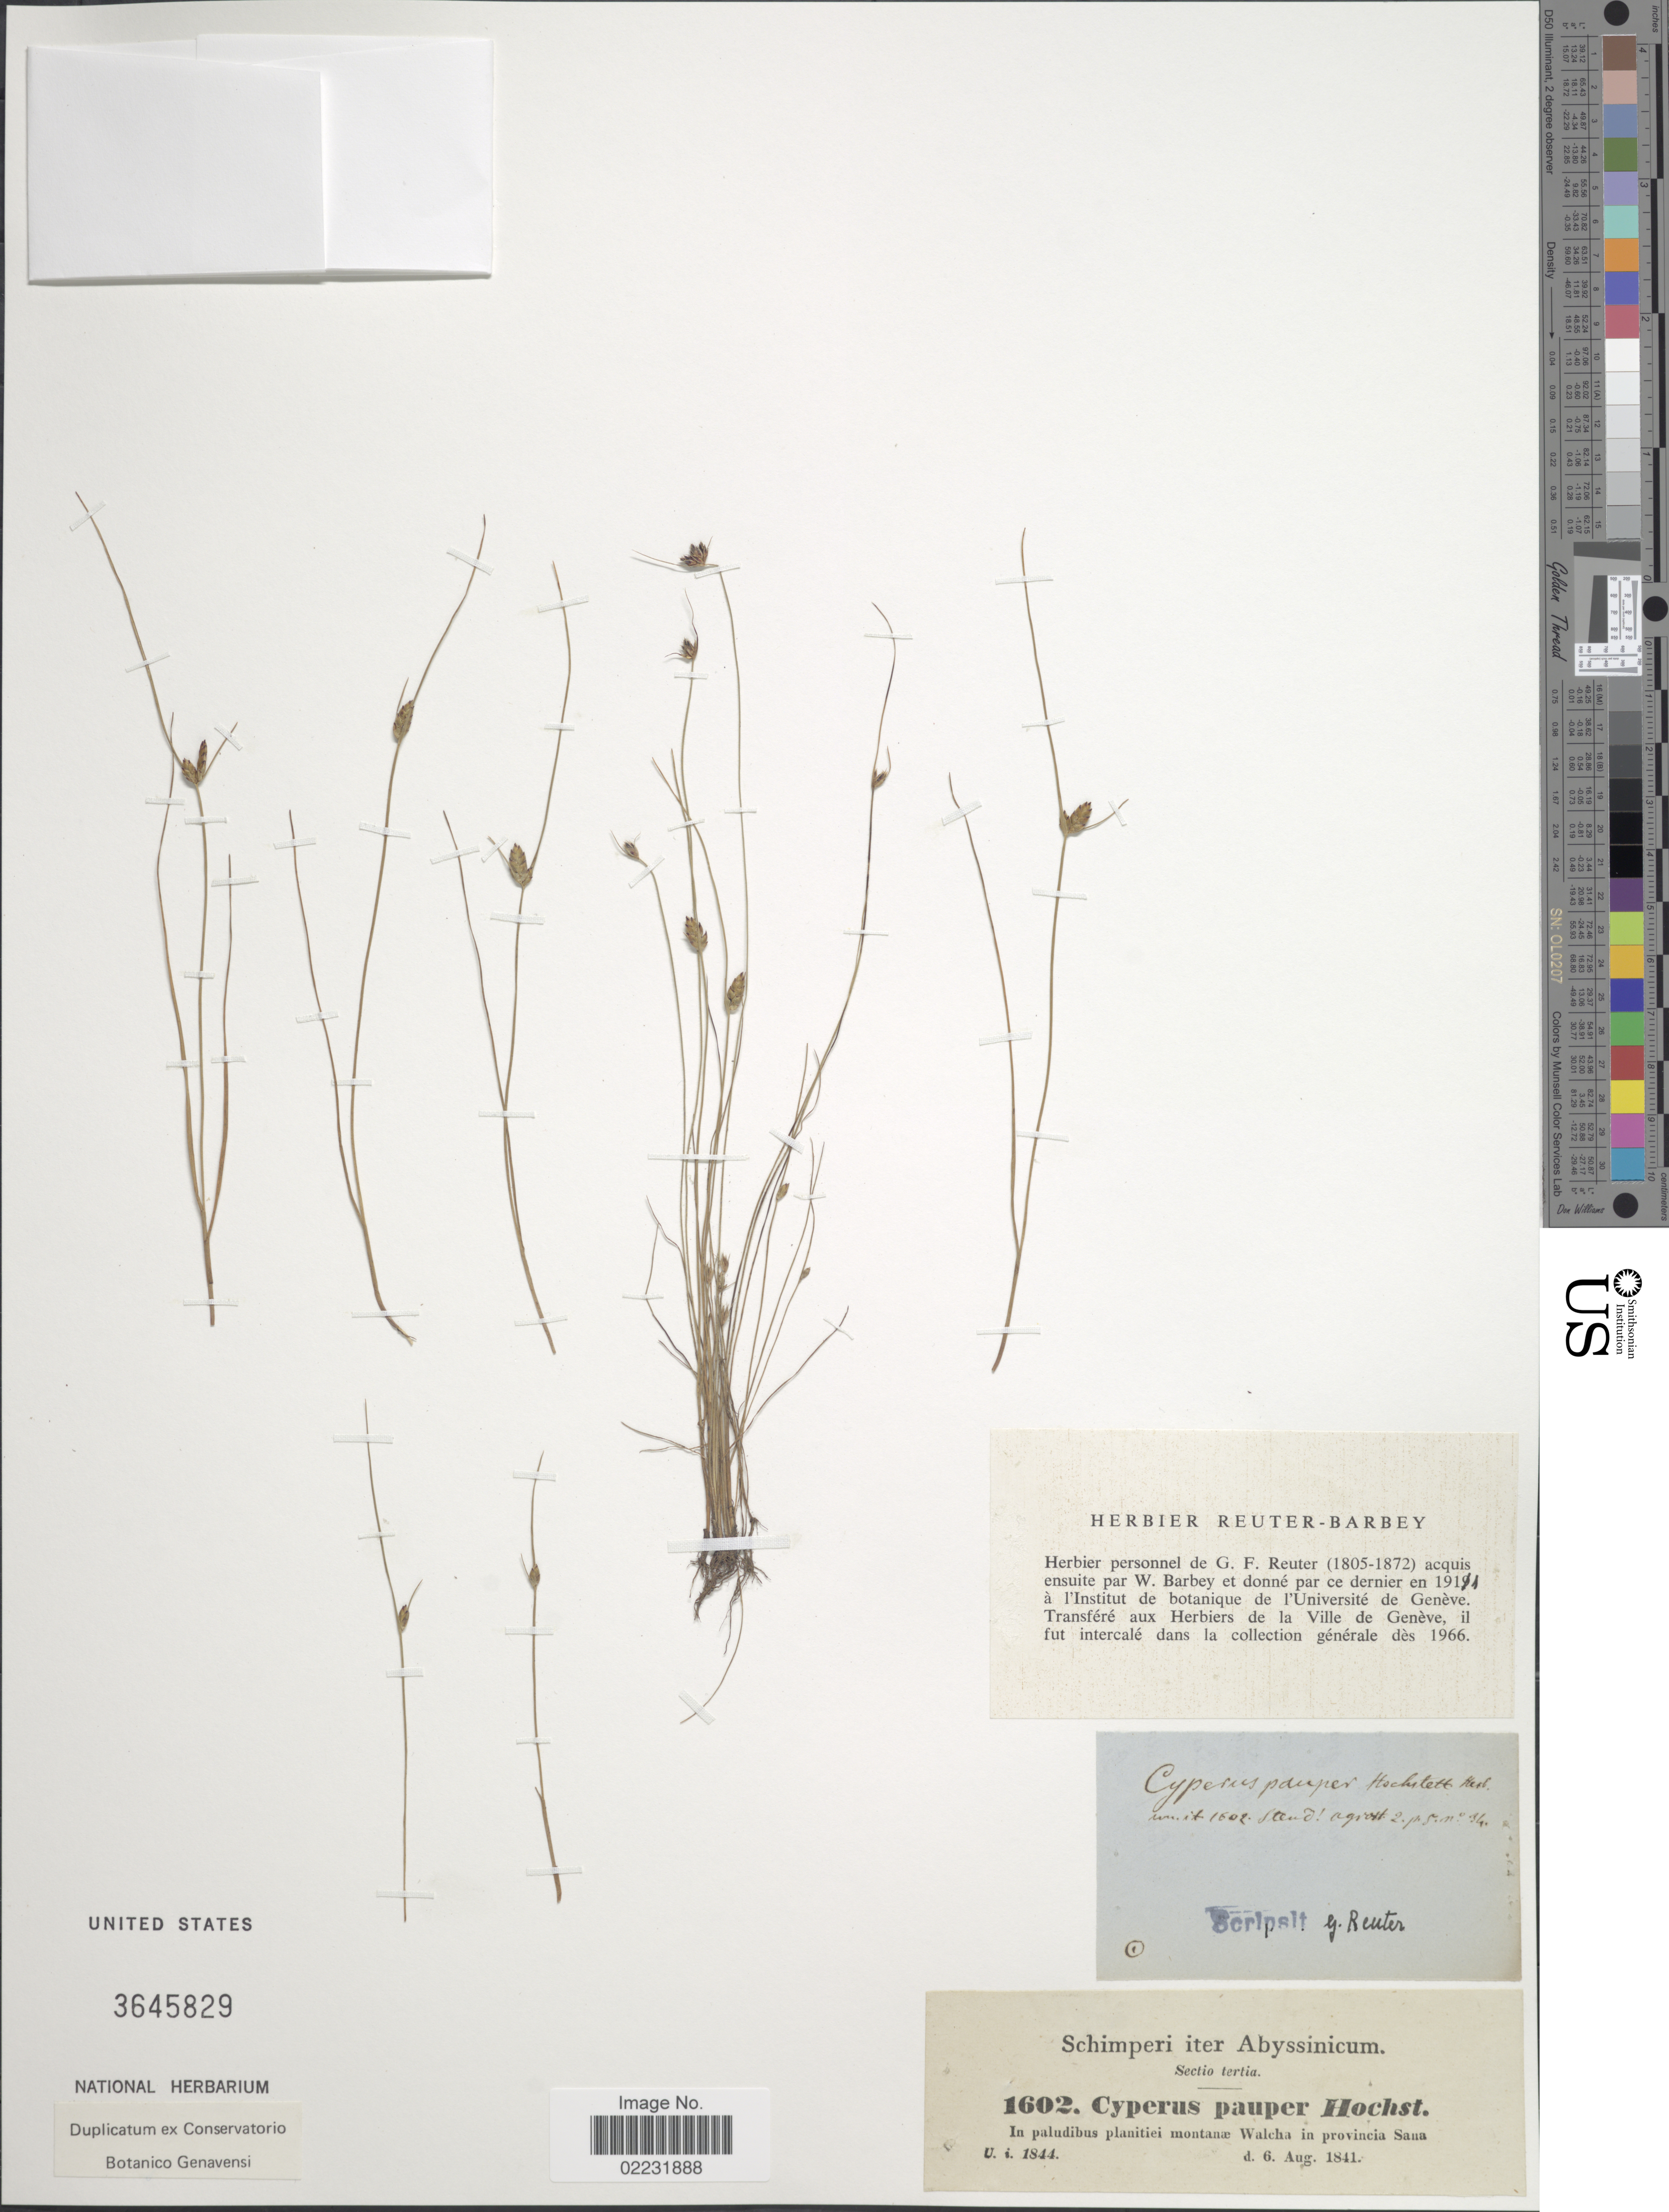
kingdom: Plantae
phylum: Tracheophyta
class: Liliopsida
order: Poales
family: Cyperaceae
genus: Cyperus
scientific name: Cyperus pauper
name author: Hochst. ex A. Rich.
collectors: -. Schimper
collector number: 1602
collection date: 1841-08-06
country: Eritrea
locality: Abyssinicum, In paludibus planitiei montane Walcha in provincia Saua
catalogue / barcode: US 3645829